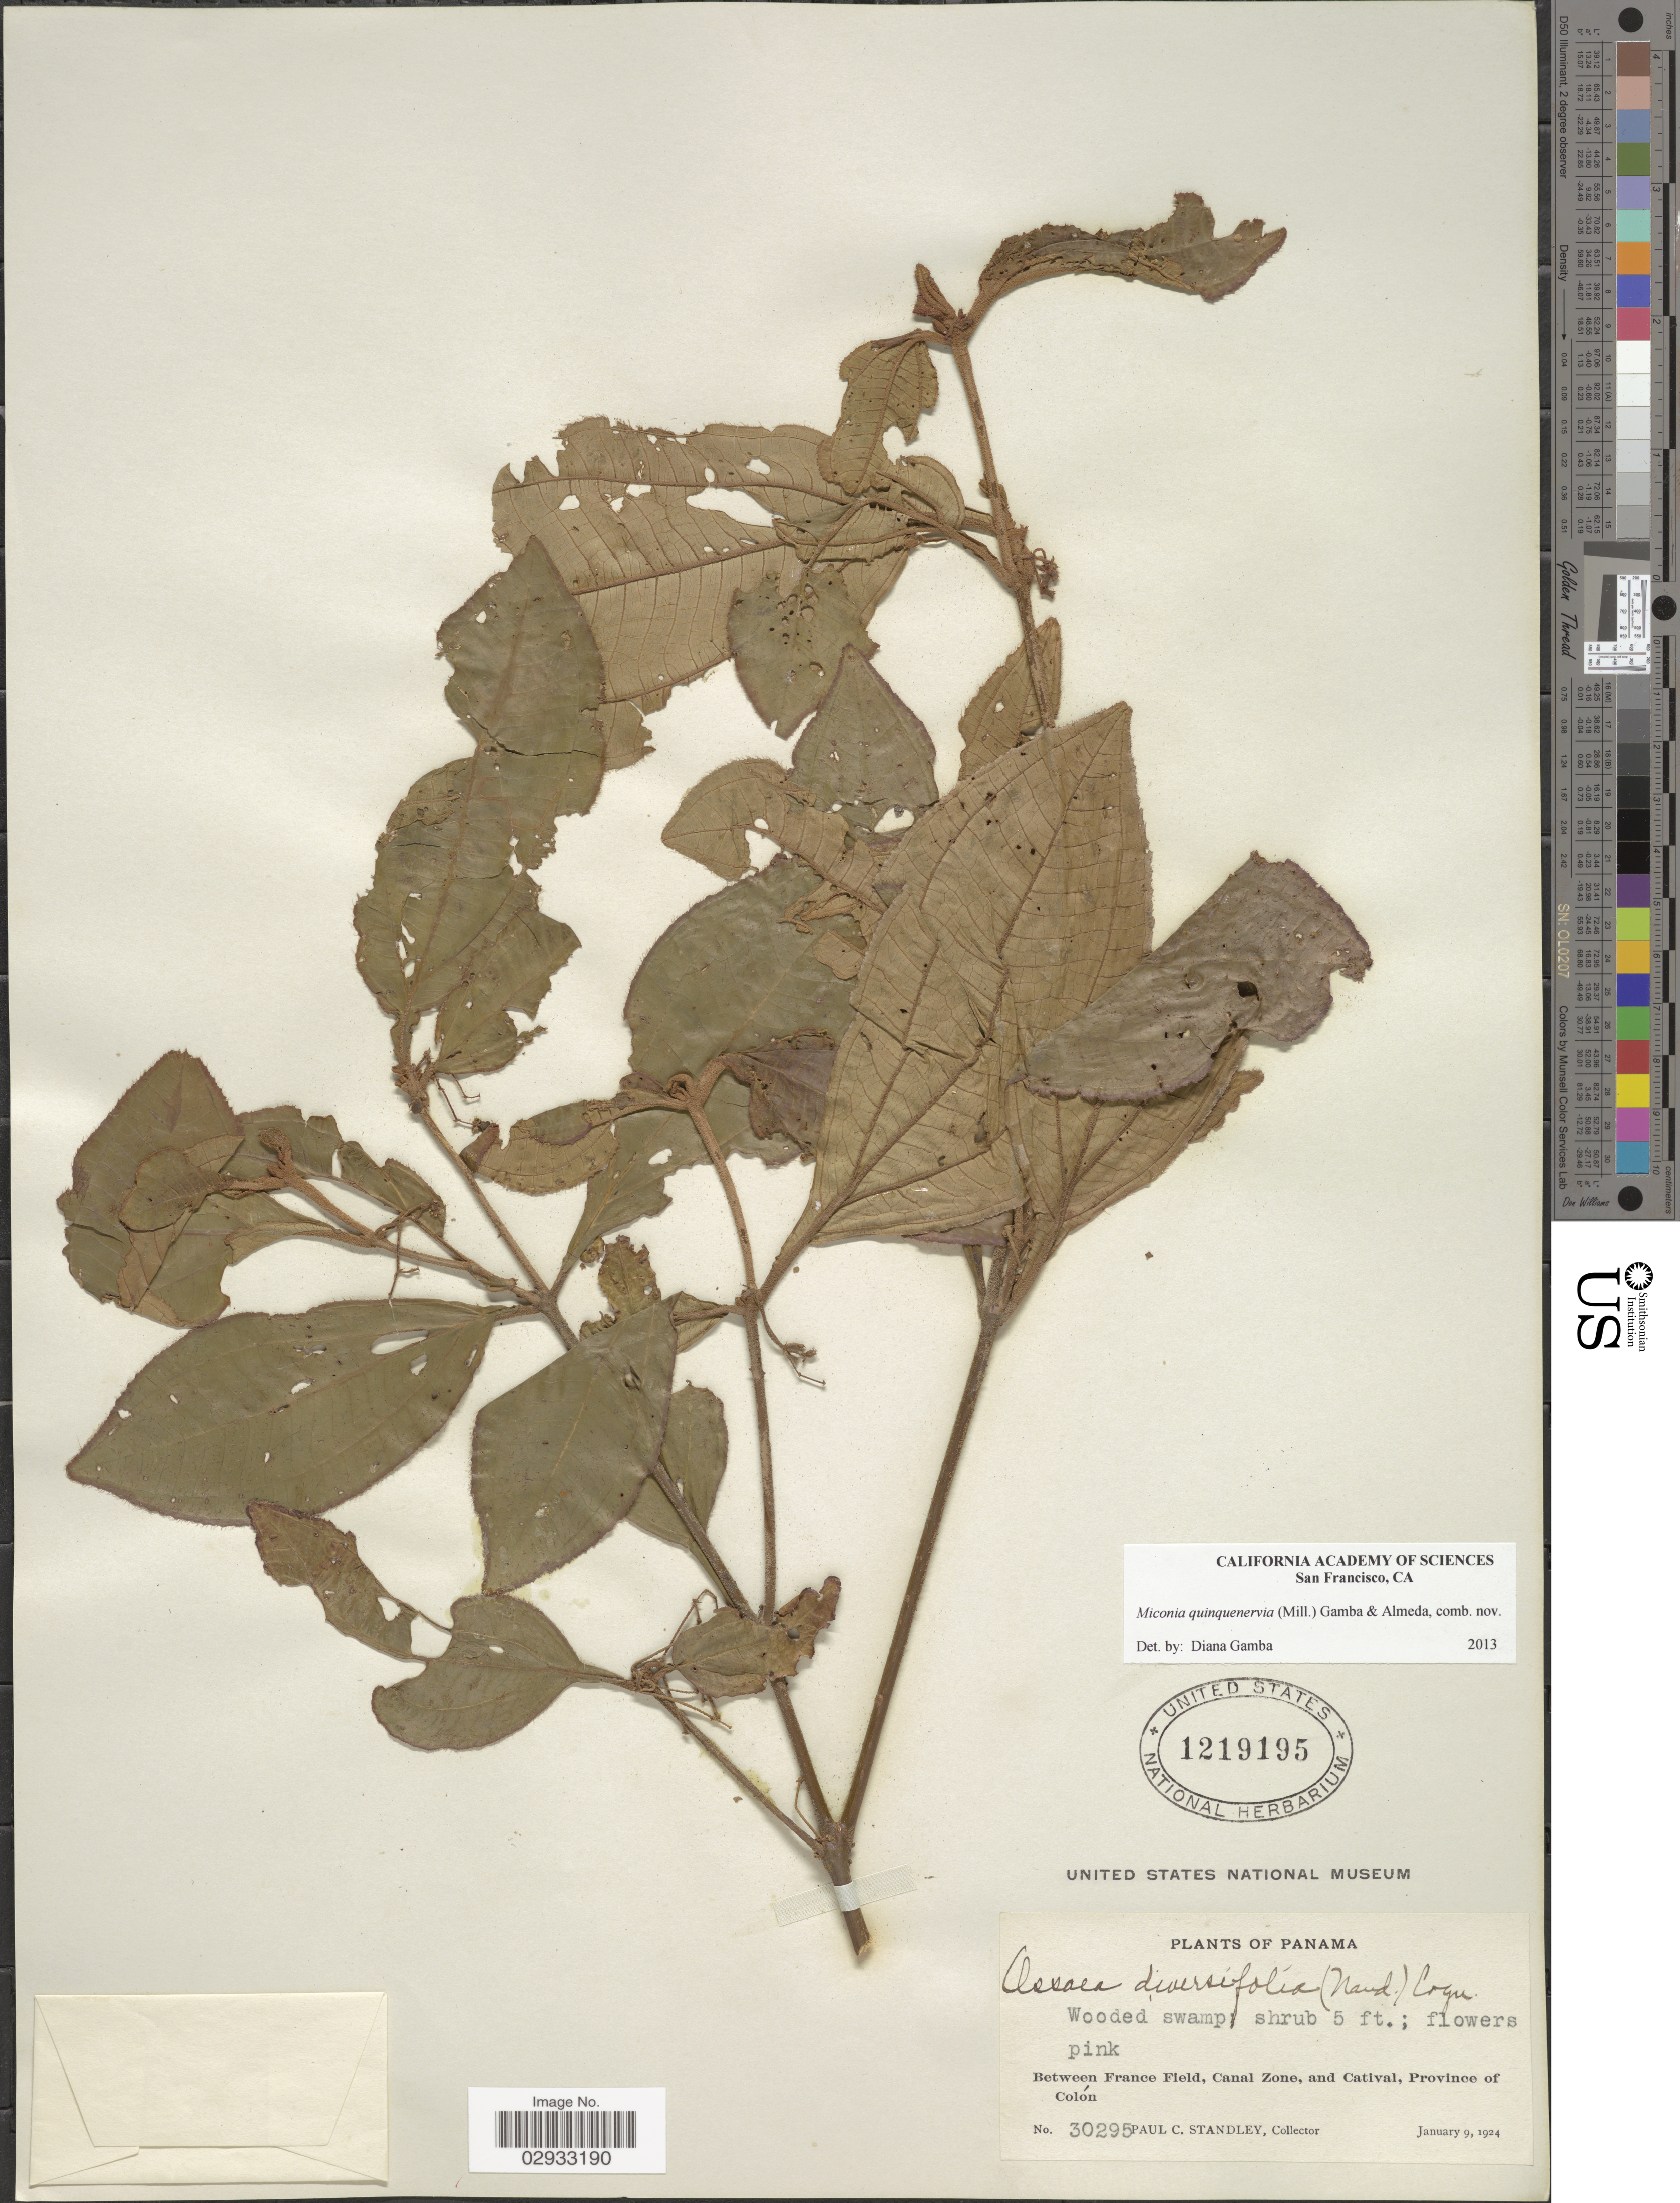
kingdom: Plantae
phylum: Tracheophyta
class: Magnoliopsida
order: Myrtales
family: Melastomataceae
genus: Miconia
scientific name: Miconia quinquenervia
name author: (Mill.) Gamba & Almeda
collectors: P. C. Standley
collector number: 30295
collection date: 1924-01-09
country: Panama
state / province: Colón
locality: Between France Field, Canal Zone, and Catival, Province of Colón.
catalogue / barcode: US 1219195